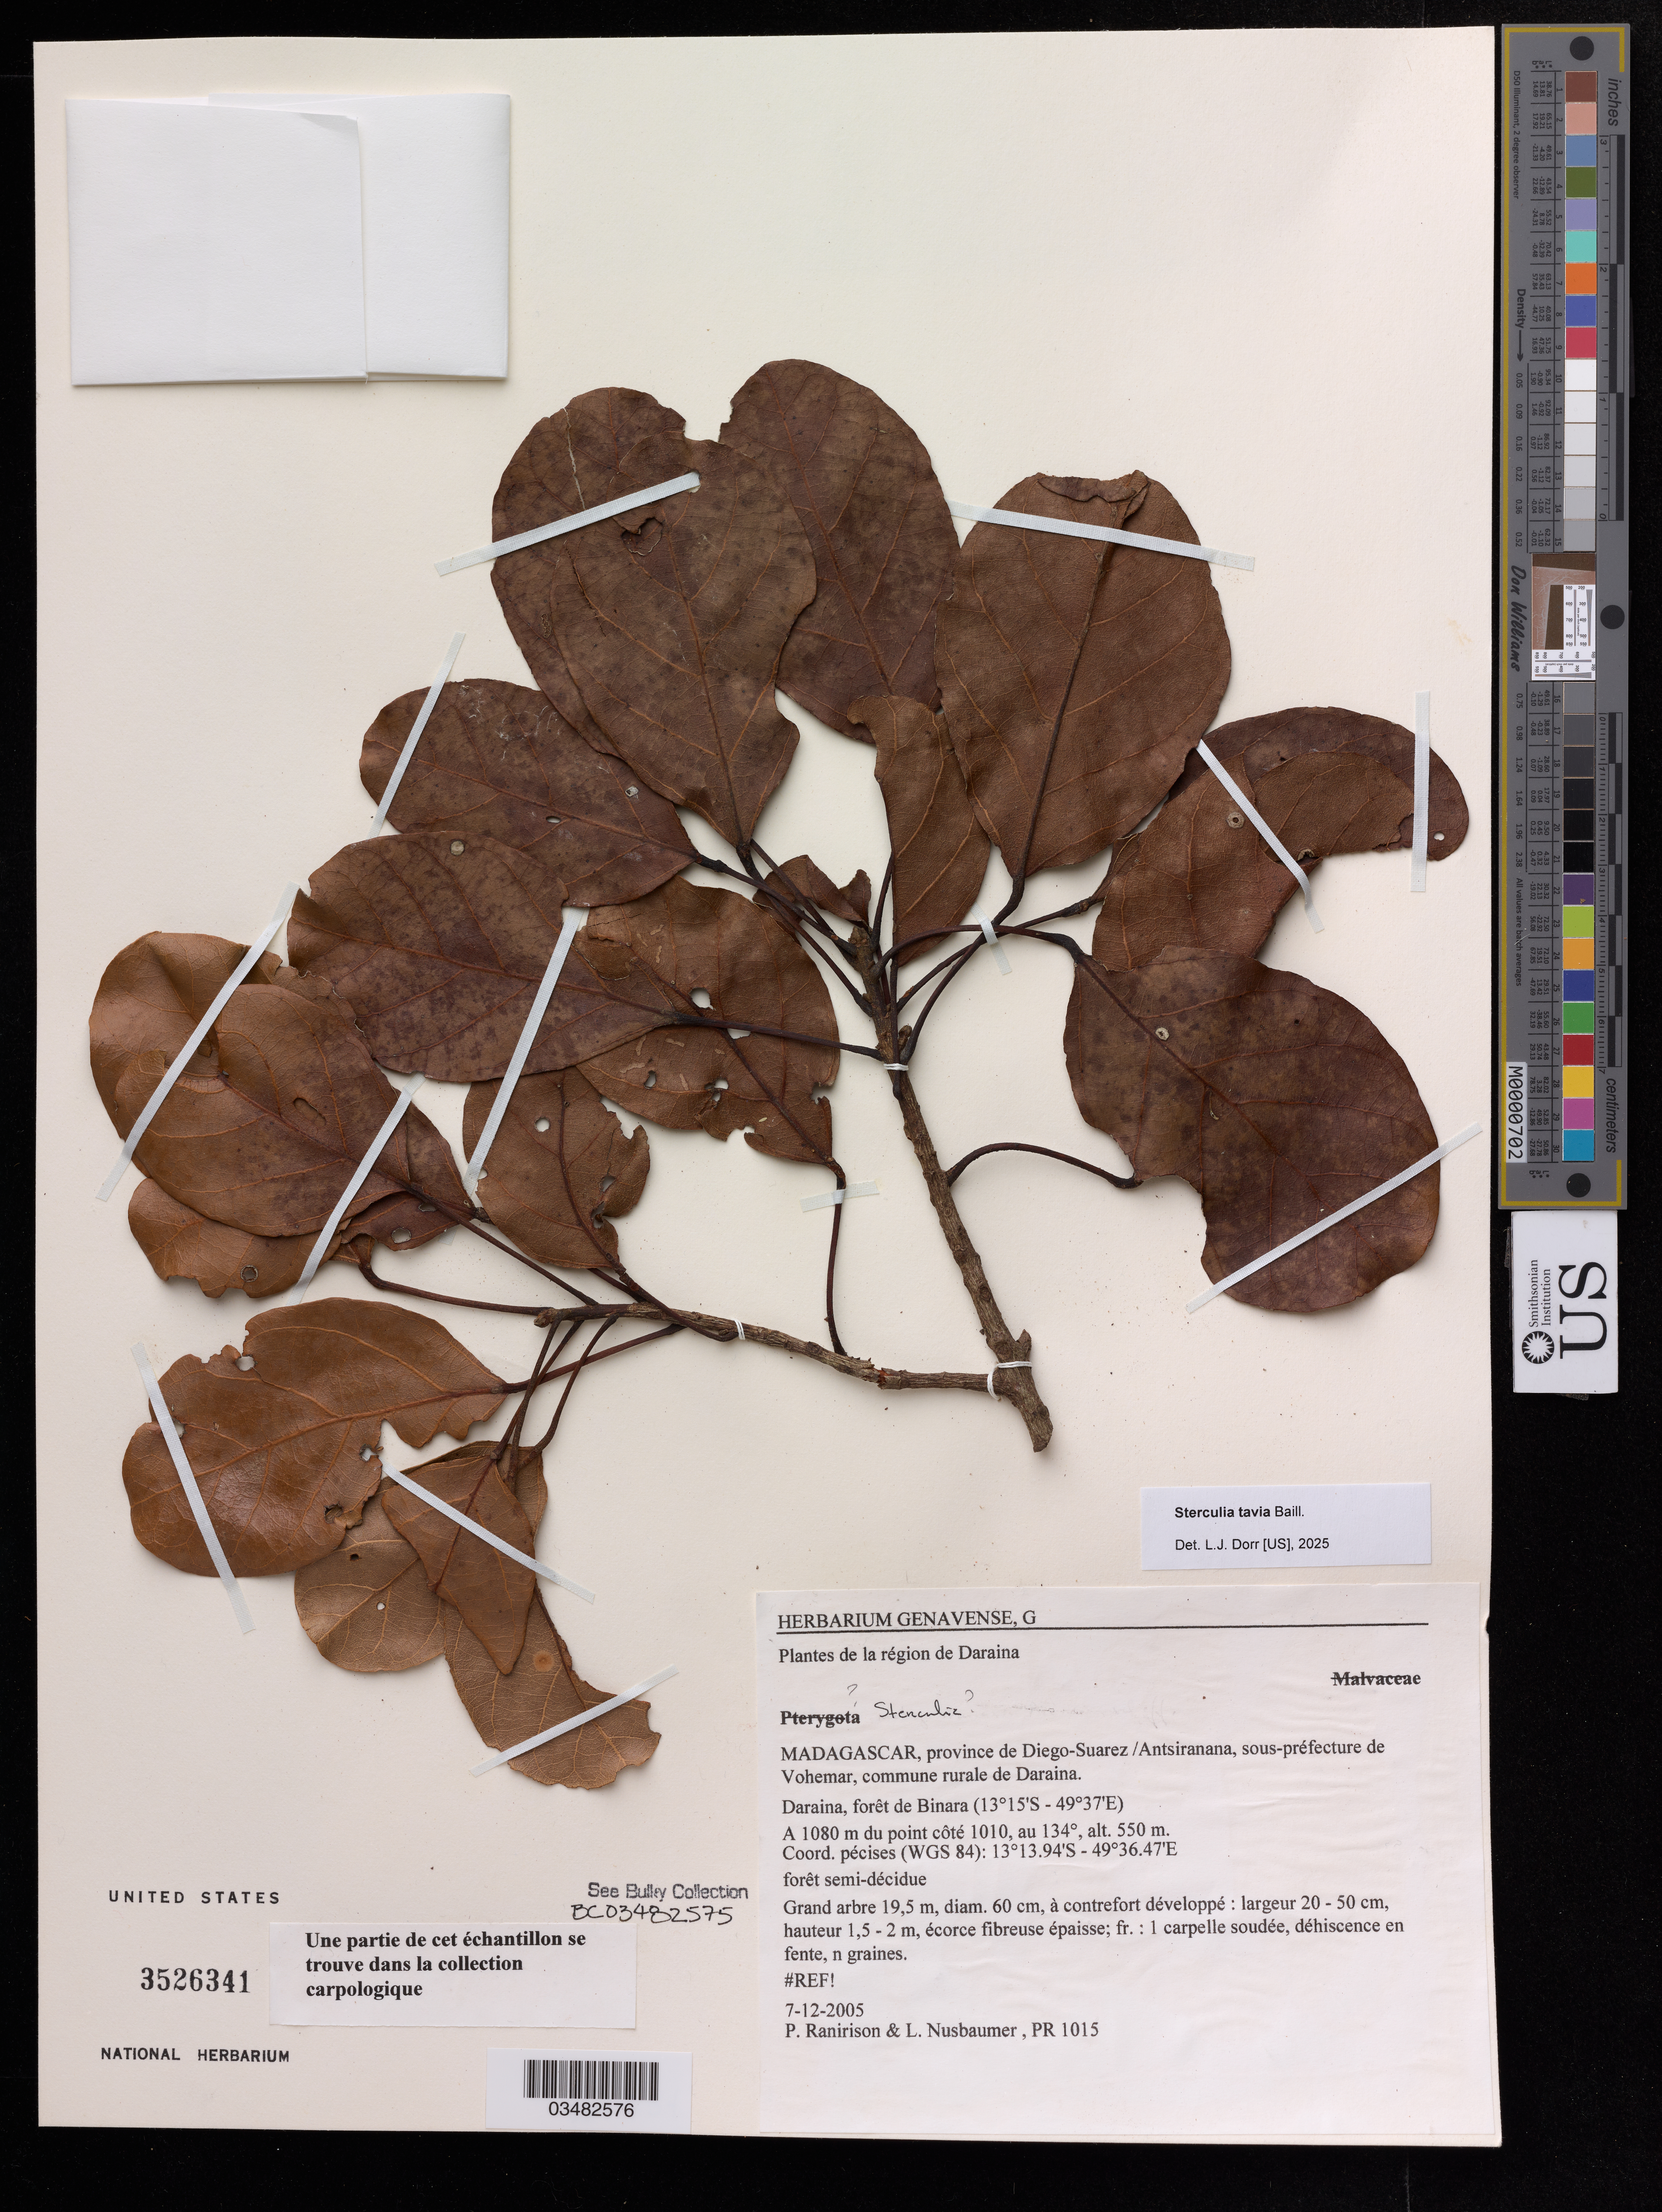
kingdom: Plantae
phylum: Tracheophyta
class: Magnoliopsida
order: Malvales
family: Malvaceae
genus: Sterculia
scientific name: Sterculia tavia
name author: Baill.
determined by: Dorr, Laurence J., Curator (BOT), Smithsonian Institution - National Museum of Natural History (UNITED STATES)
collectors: P. Ranirison & L. Nusbaumer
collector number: P1015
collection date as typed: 7-12-2005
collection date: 2005-12-12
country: Madagascar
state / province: Antsiranana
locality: Province de Diego-Suarez/Antsiranana, sous-préfecture de Vohemar, commune rurale de Daraina. Daraina, forêt de Binara. A 1080 m du point côté 1010, au 134°.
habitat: foret semi-decidue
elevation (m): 550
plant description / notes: See Bulky Fruit BC 03482575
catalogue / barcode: US 3526341